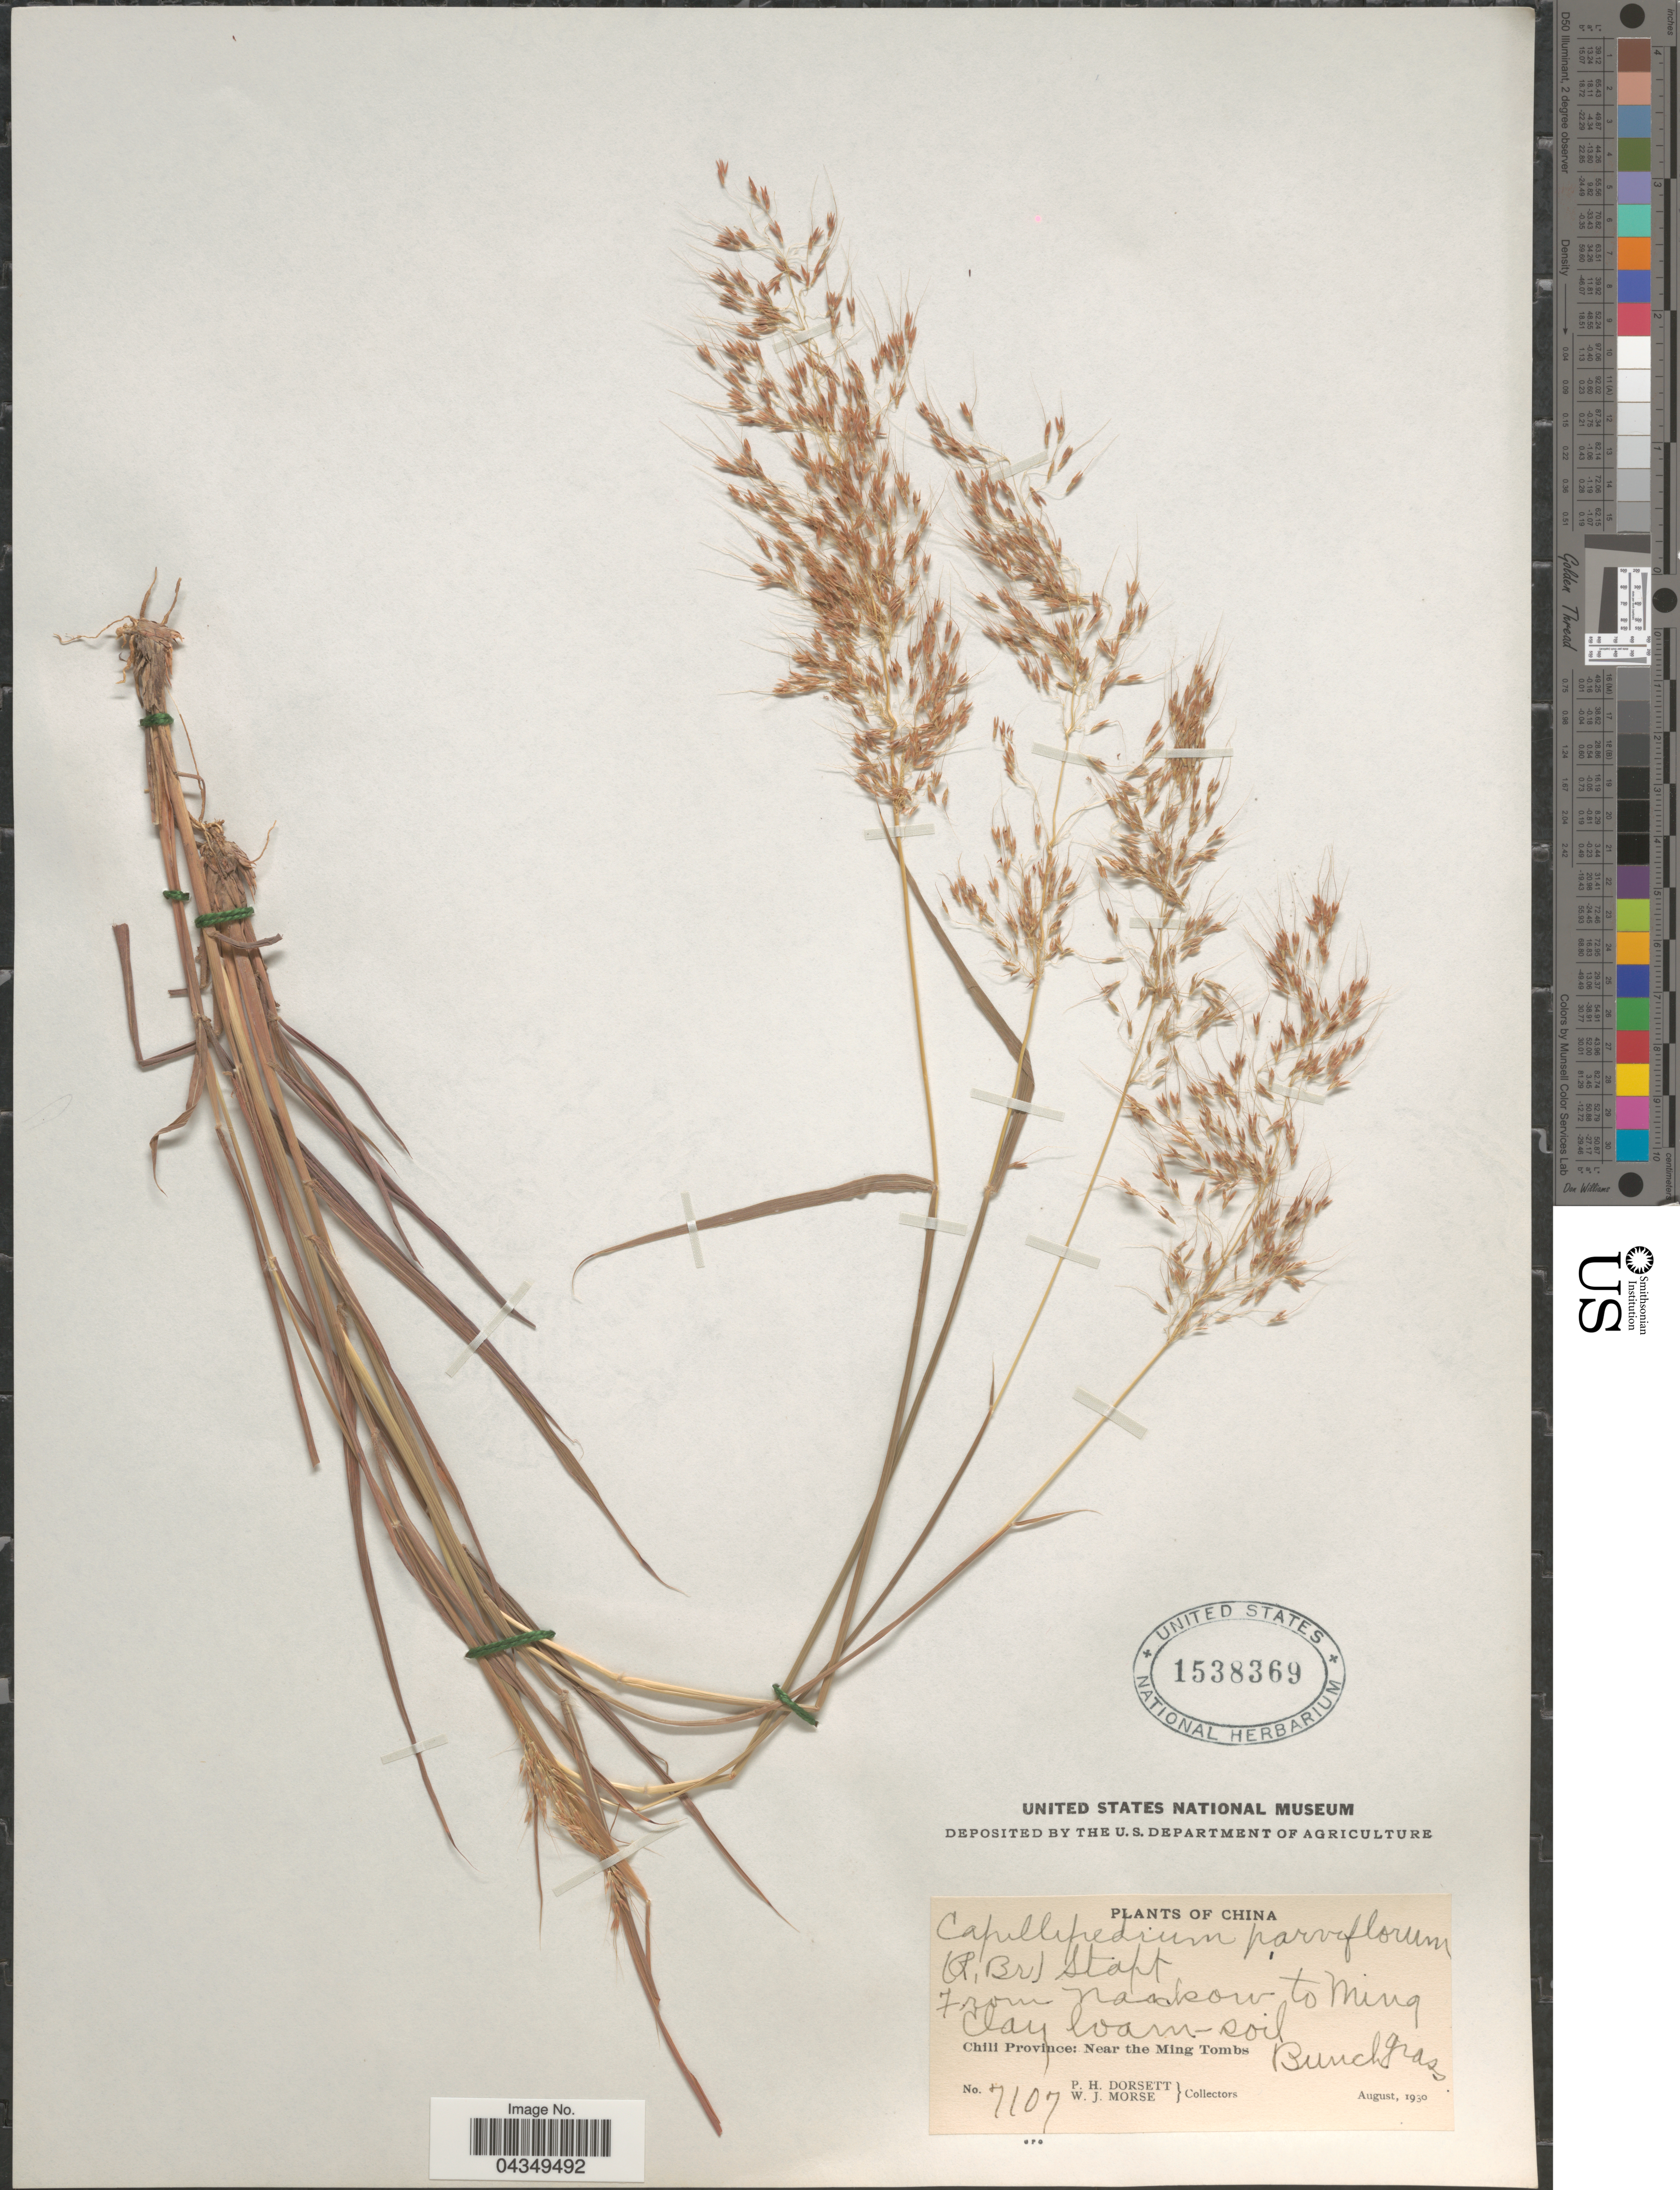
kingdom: Plantae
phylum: Tracheophyta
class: Liliopsida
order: Poales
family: Poaceae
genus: Capillipedium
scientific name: Capillipedium parviflorum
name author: (R. Br.) Stapf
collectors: P. H. Dorsett & W. J. Morse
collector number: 7107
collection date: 1950-08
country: China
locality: From Nankow to Ming Clay loam-soil. Chili Province: Near the Ming Tombs.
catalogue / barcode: US 1538369